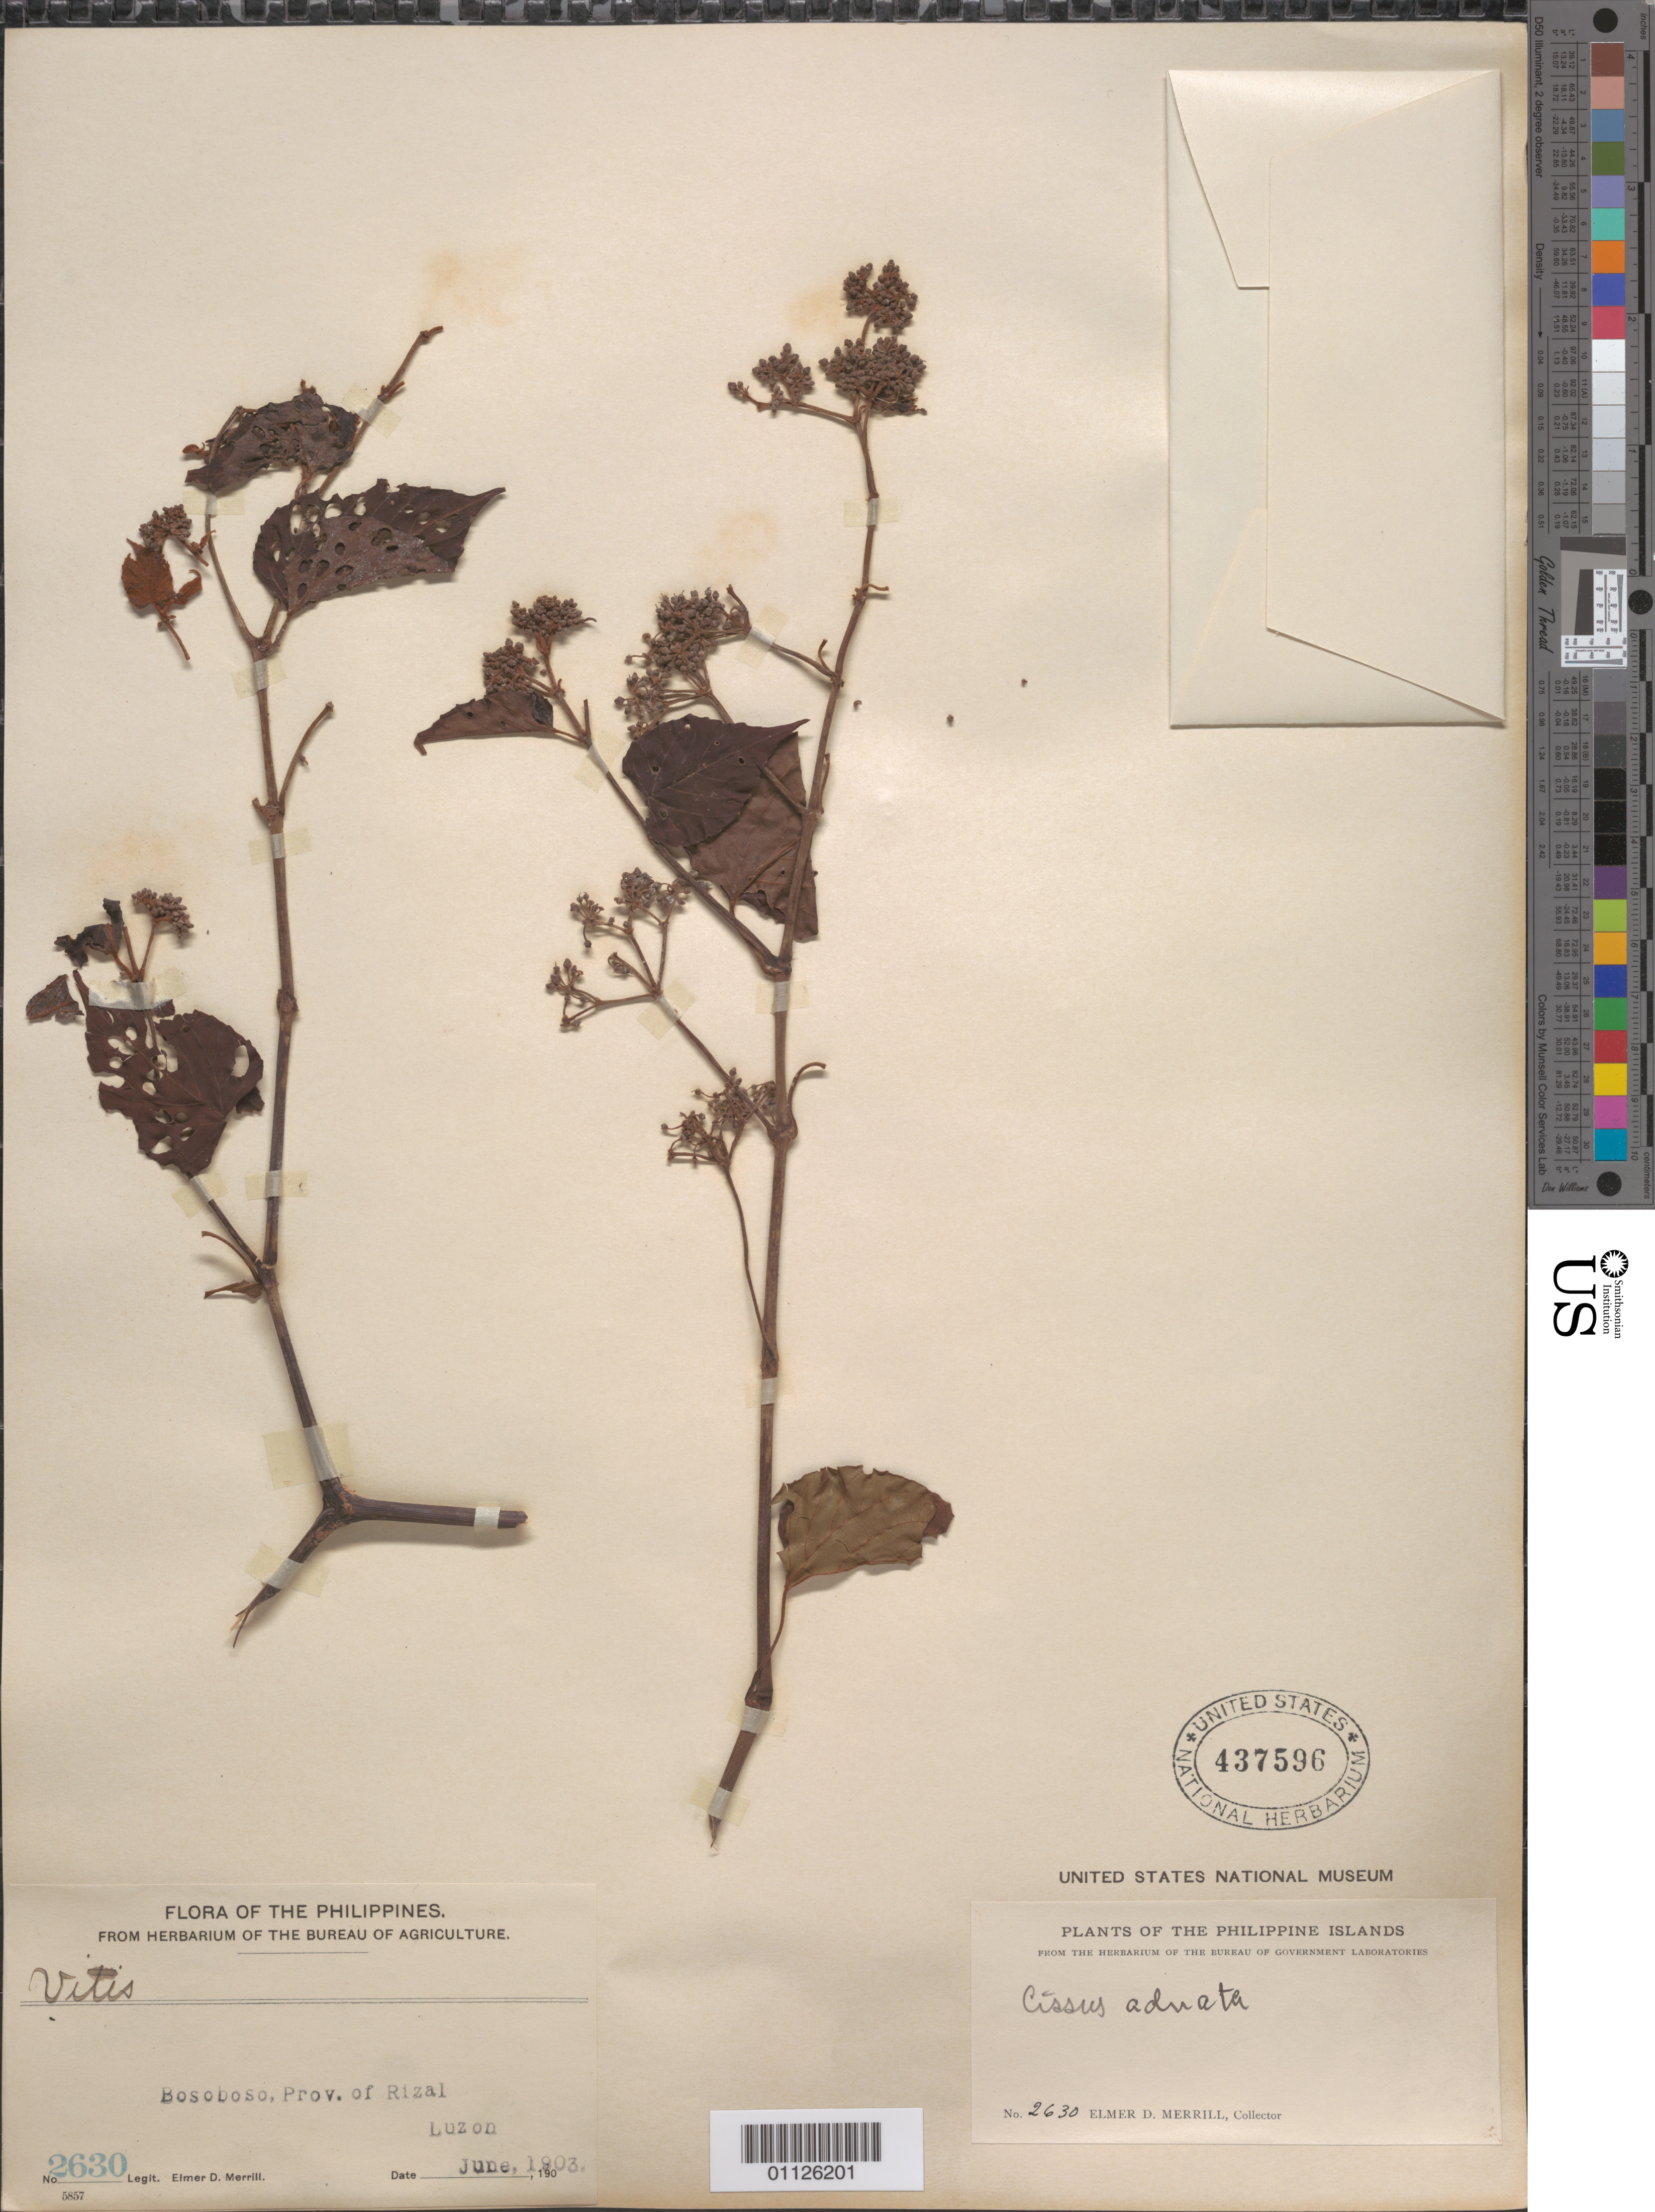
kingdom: Plantae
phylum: Tracheophyta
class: Magnoliopsida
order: Vitales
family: Vitaceae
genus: Cissus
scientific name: Cissus adnata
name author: Roxb.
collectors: E. D. Merrill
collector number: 2630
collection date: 1903-06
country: Philippines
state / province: Calabarzon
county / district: Rizal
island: Luzon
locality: Bosoboso. Luzon.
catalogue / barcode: US 437596